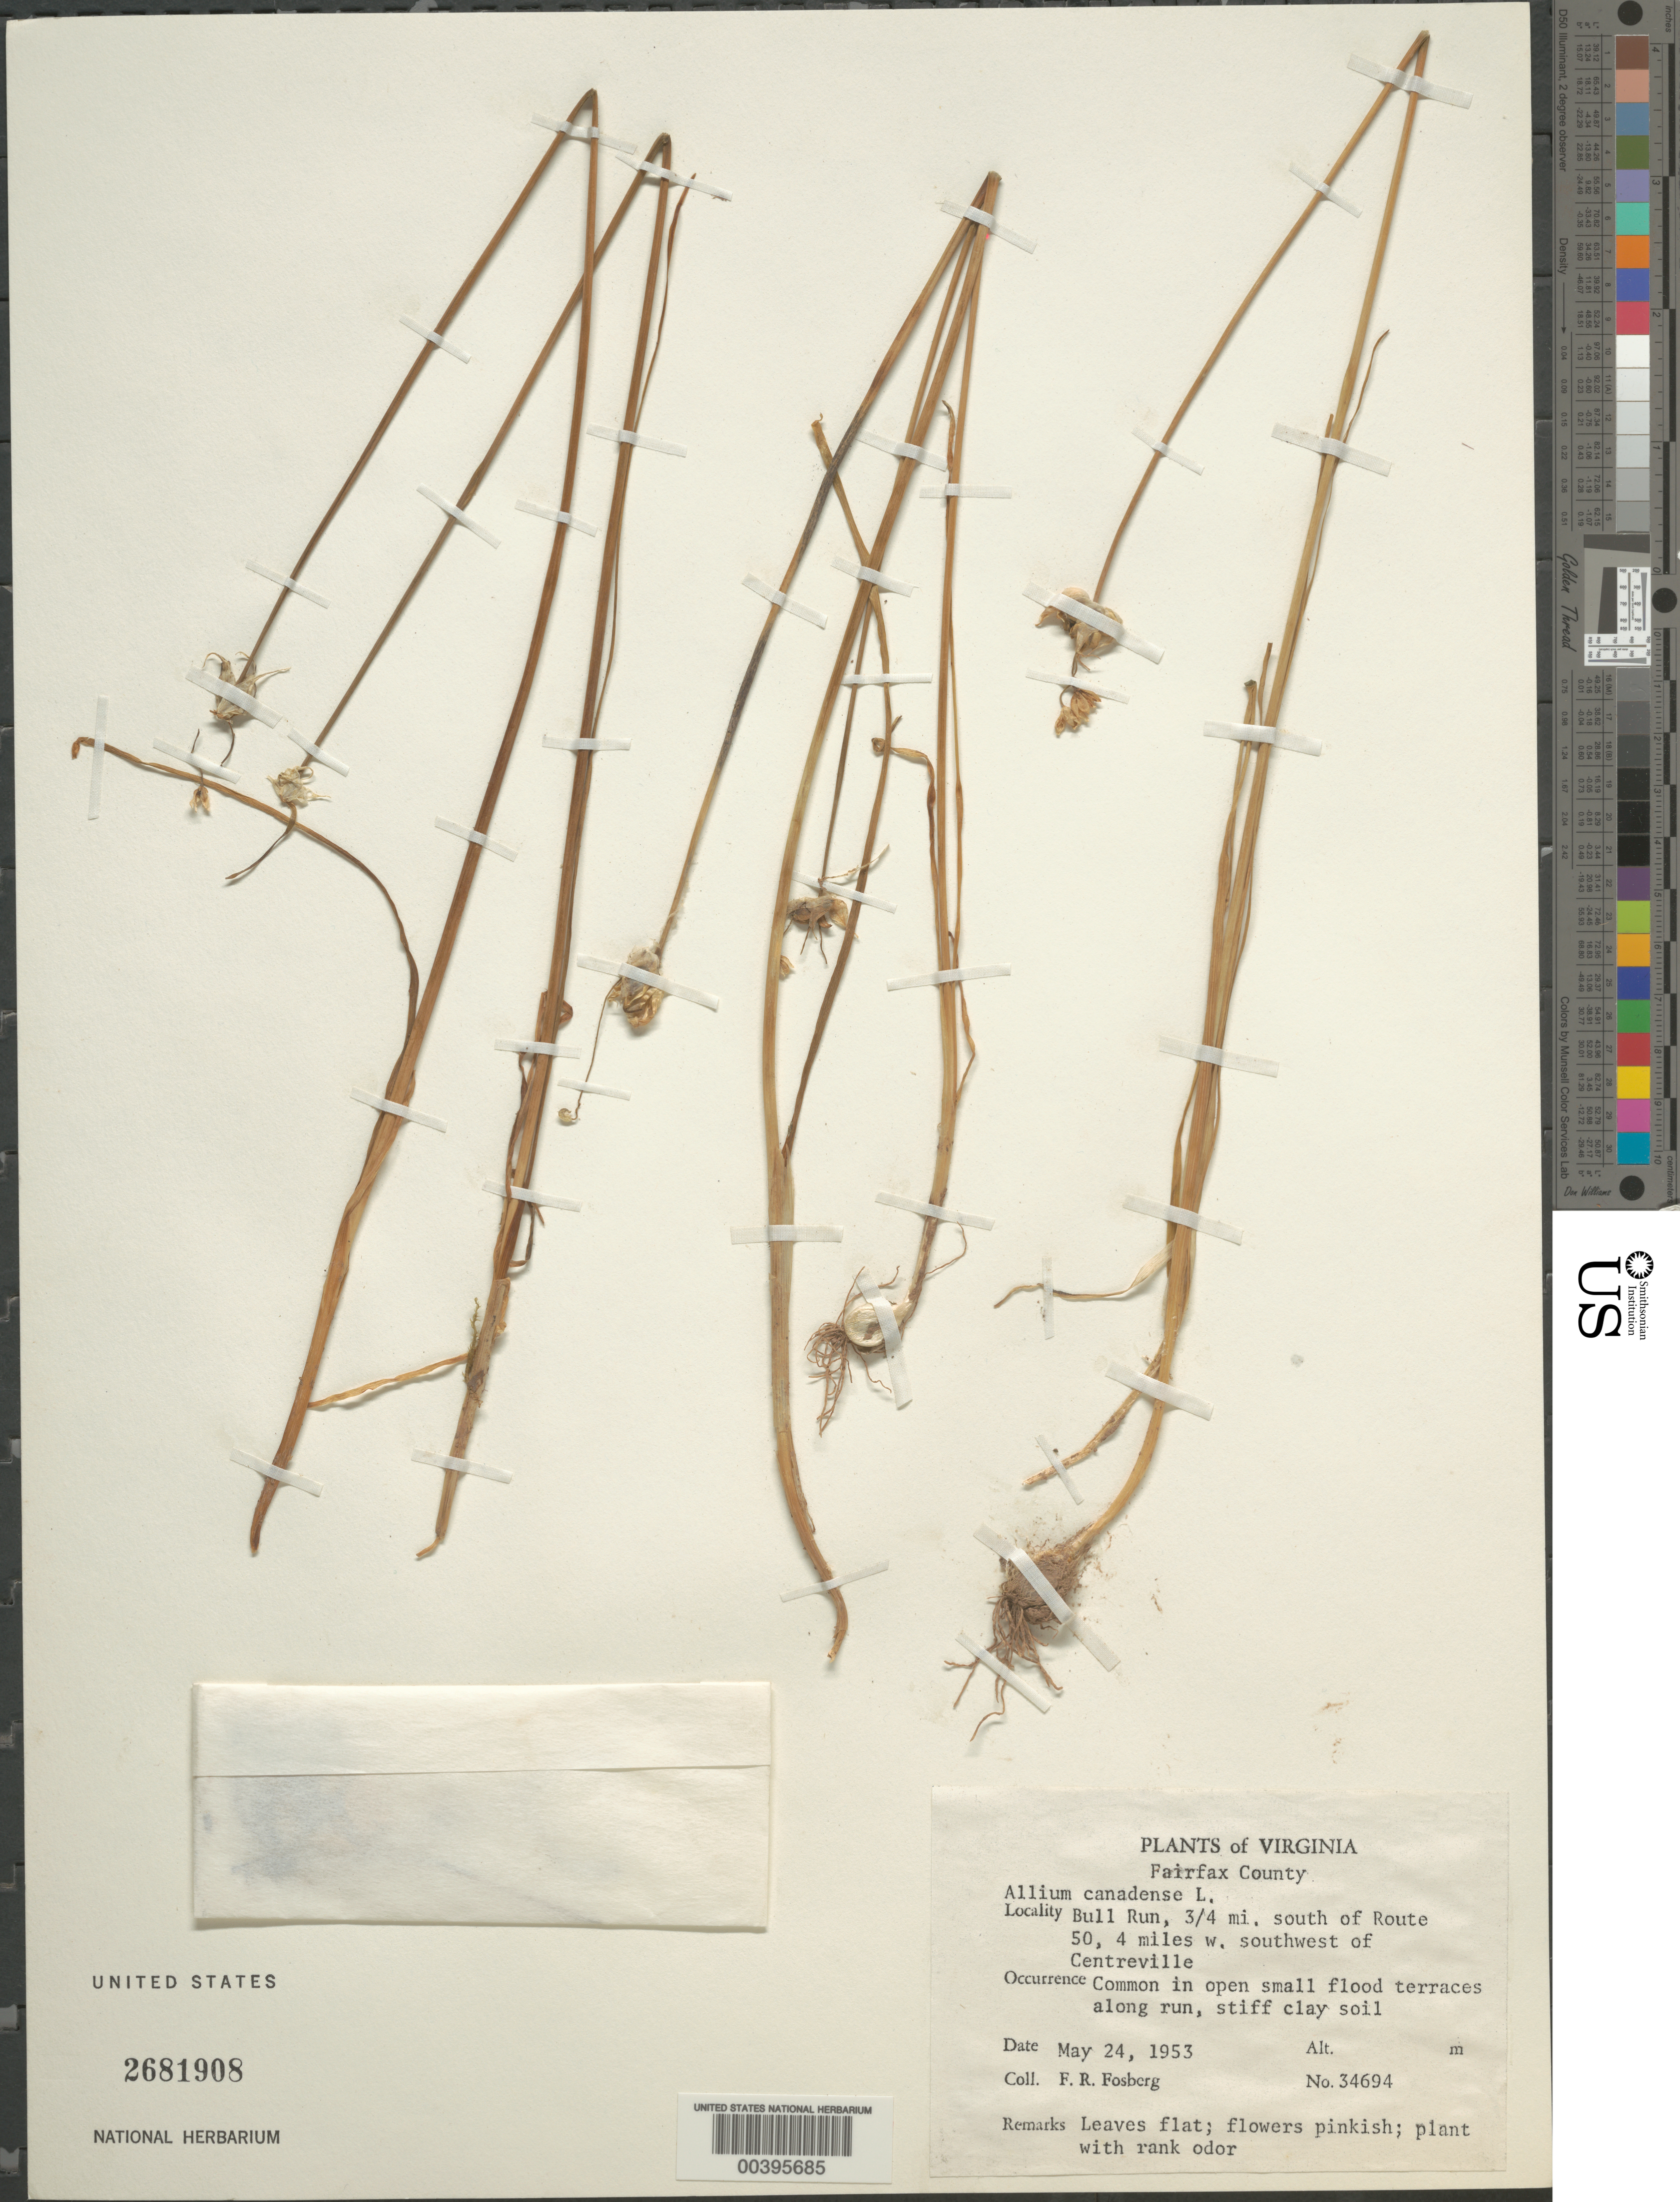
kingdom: Plantae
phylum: Tracheophyta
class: Liliopsida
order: Asparagales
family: Amaryllidaceae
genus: Allium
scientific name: Allium canadense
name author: L.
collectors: F. R. Fosberg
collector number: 34694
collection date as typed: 24 May 1953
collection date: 1953-05-24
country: United States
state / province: Virginia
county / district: Fairfax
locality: Bull Run, south of Route 50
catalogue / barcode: US 2681908